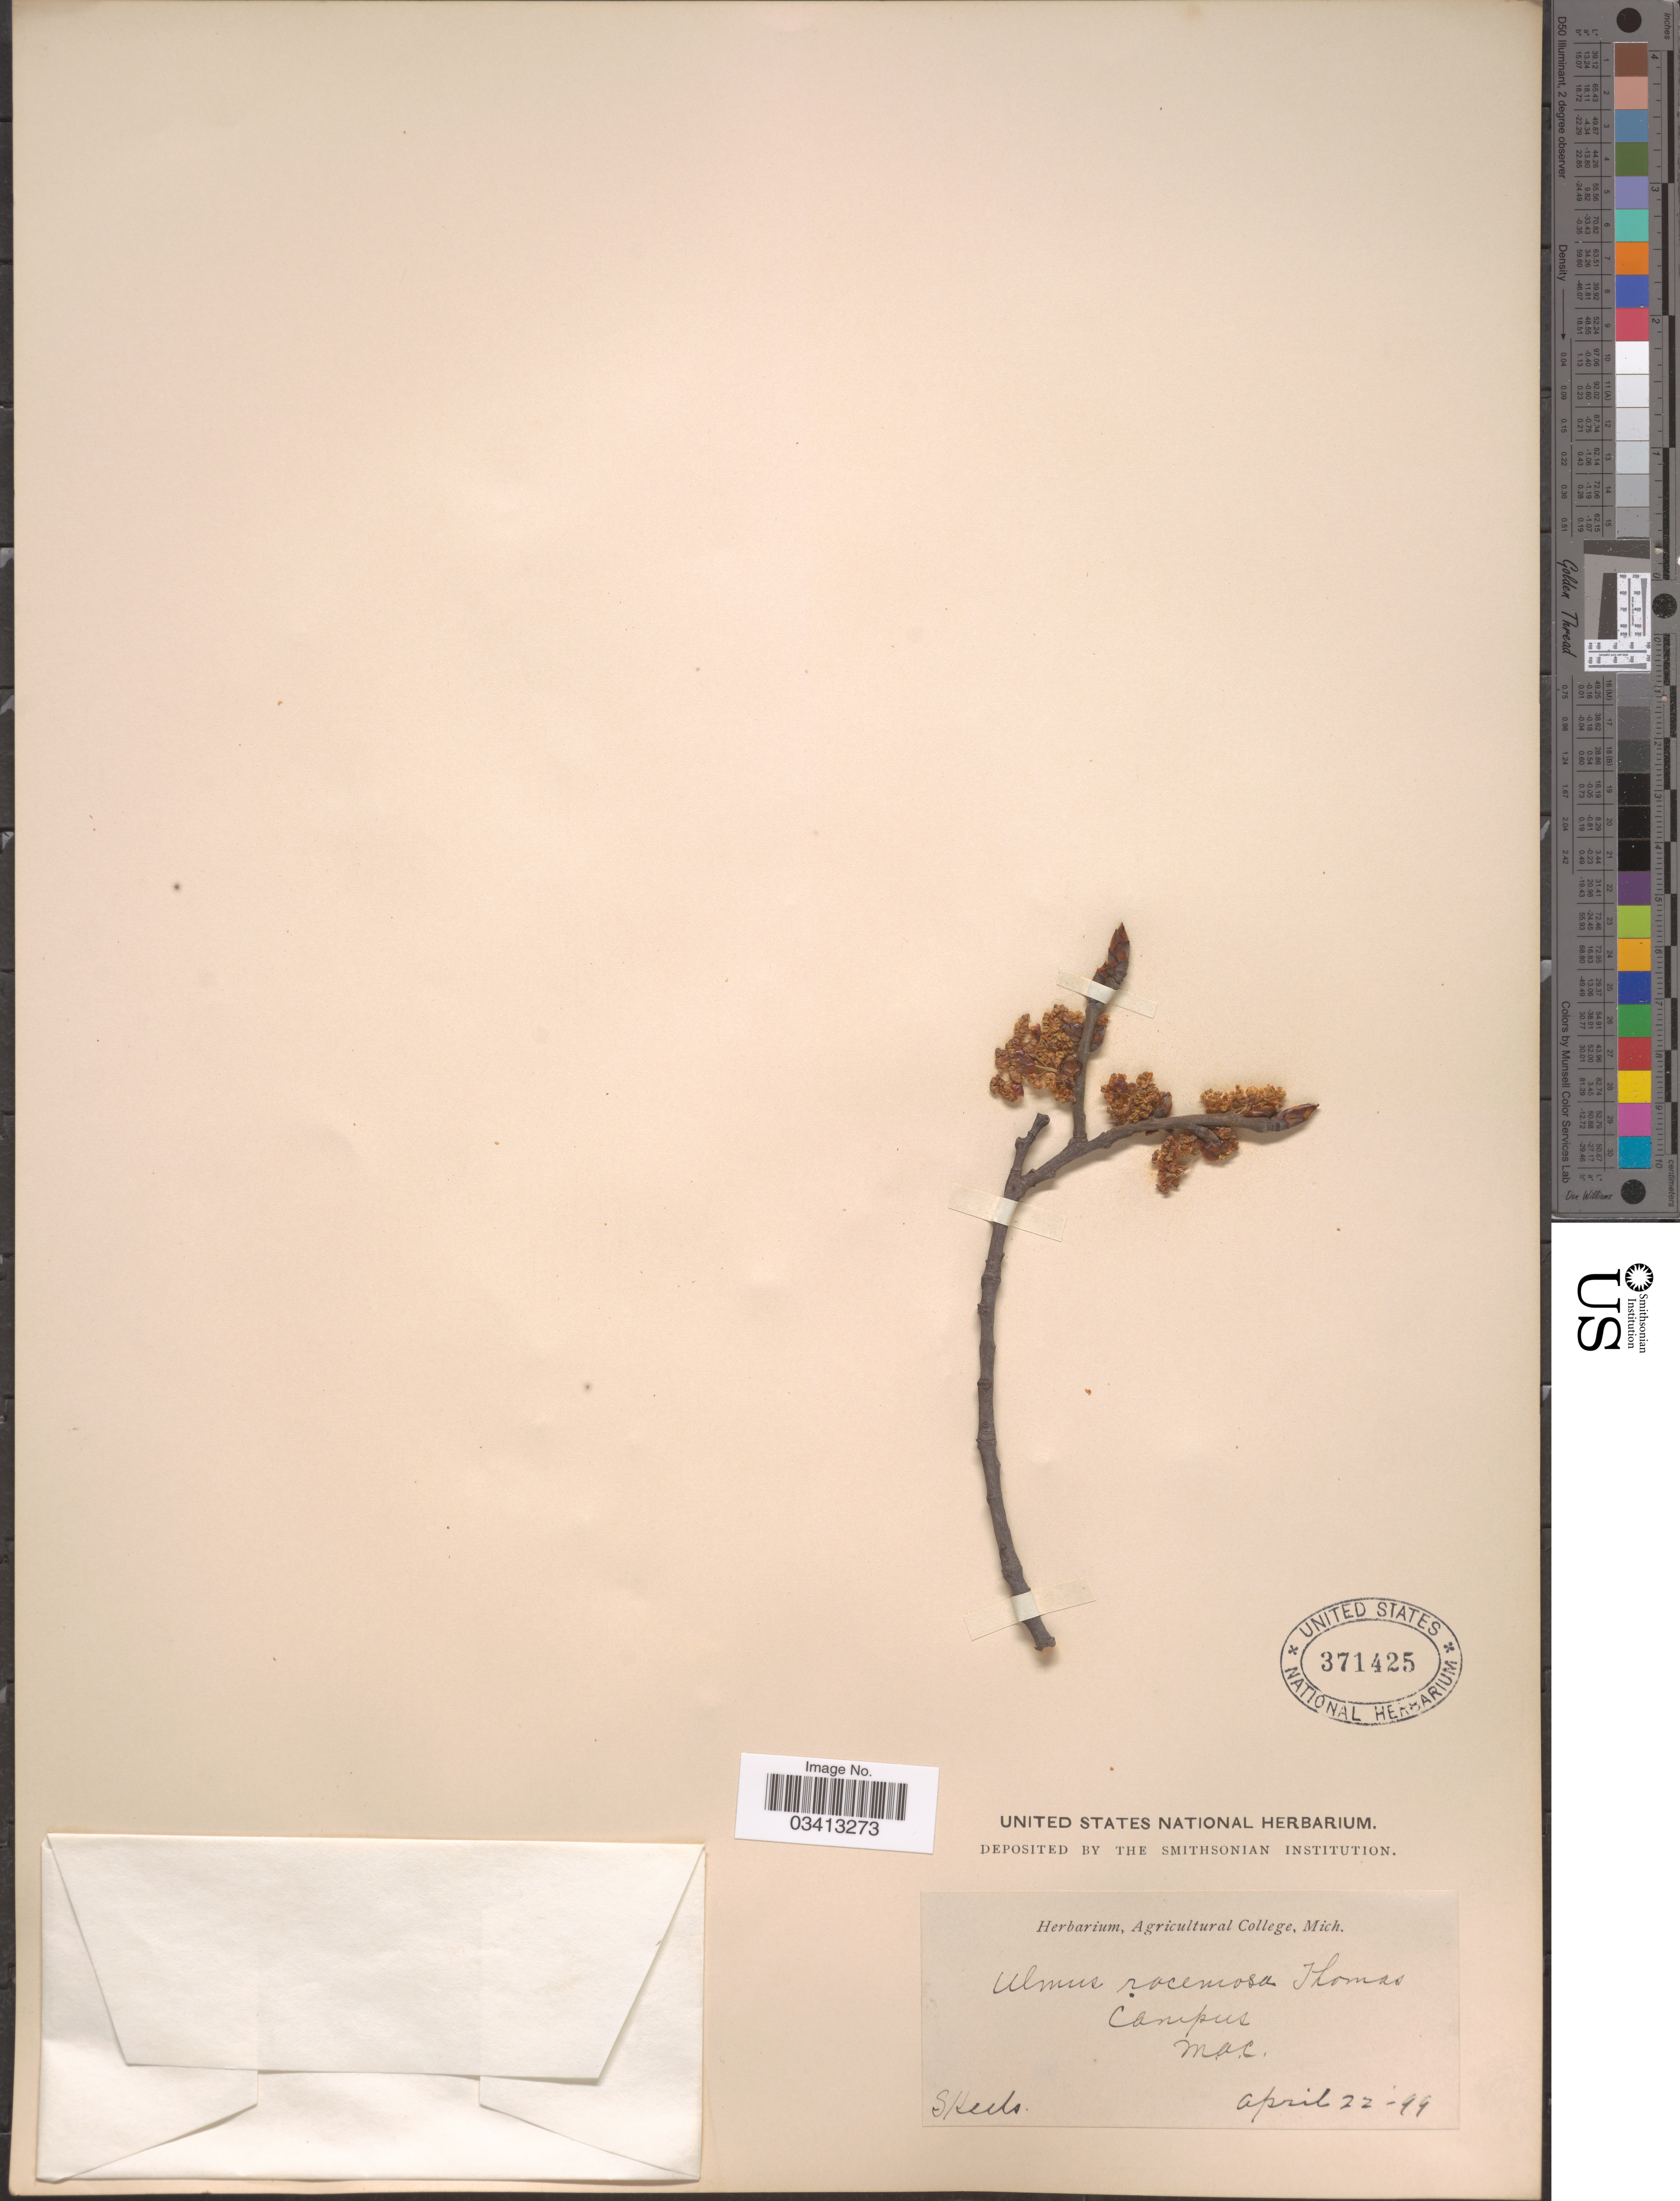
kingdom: Plantae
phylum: Tracheophyta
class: Magnoliopsida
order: Rosales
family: Ulmaceae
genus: Ulmus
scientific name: Ulmus thomasii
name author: Sarg.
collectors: Skeels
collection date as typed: Transcribed d/m/y: 22/4/99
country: United States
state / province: Michigan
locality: Campus M.A.C.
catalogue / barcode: US 371425